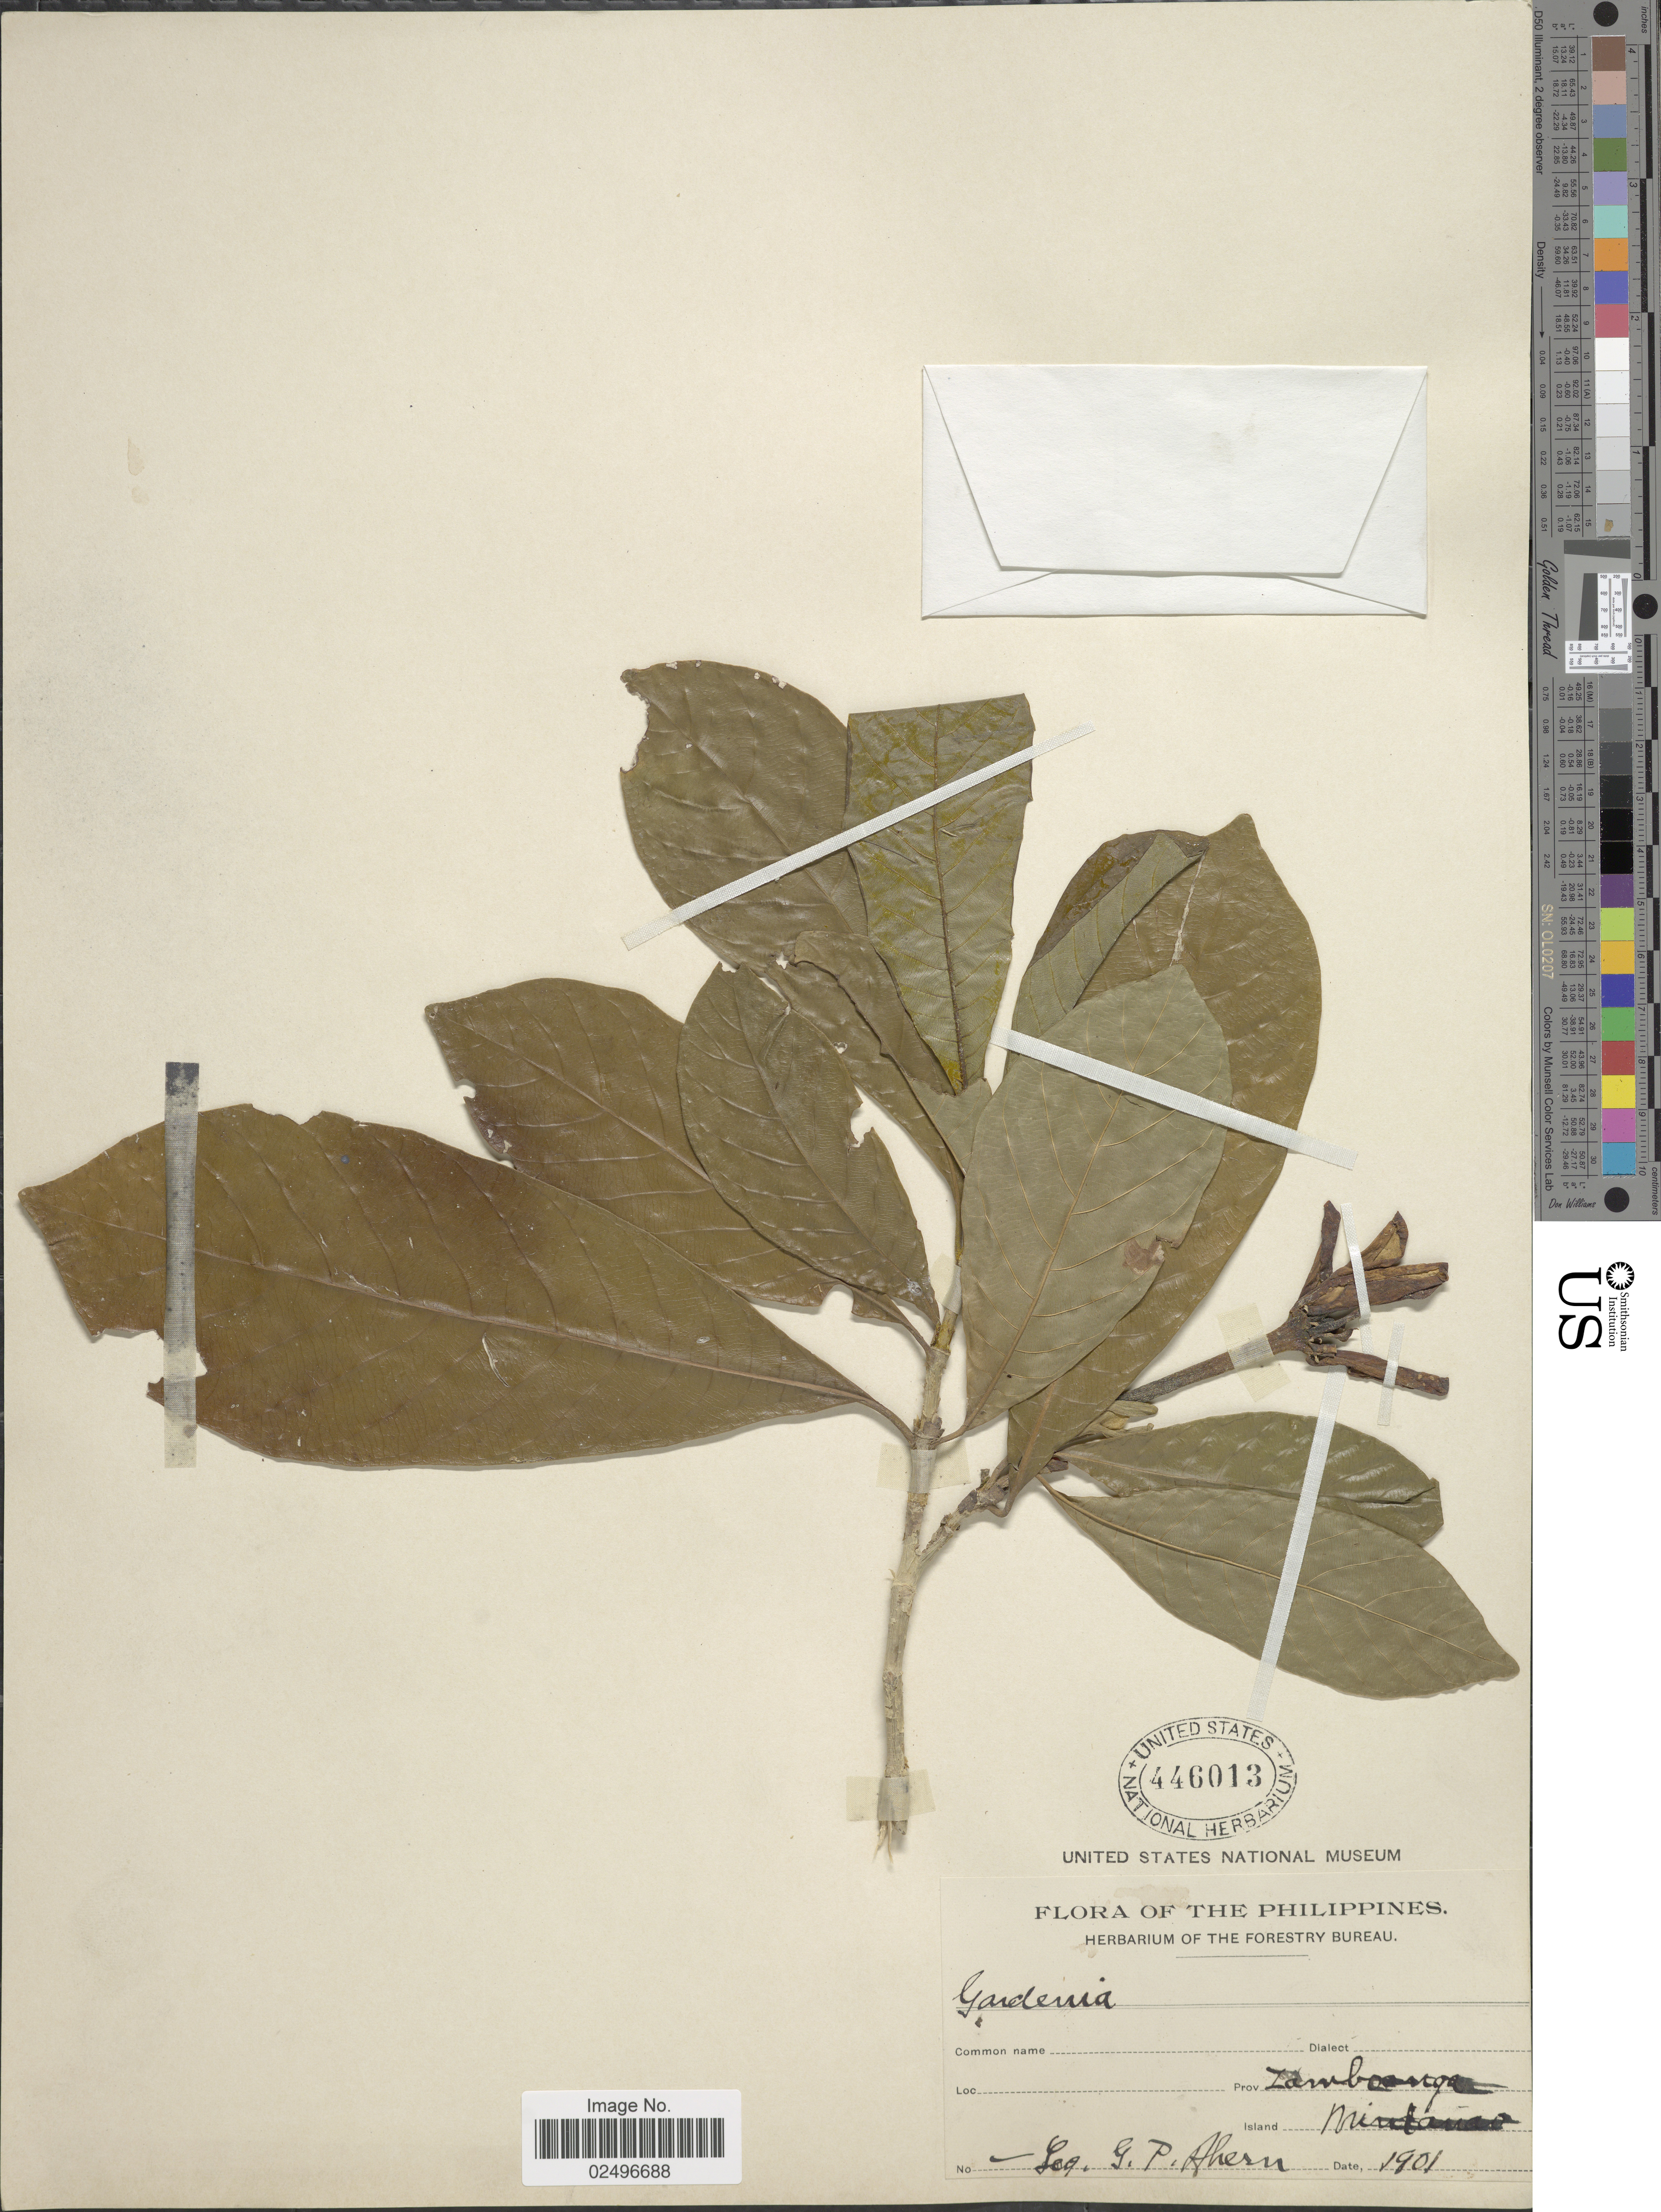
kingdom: Plantae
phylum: Tracheophyta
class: Magnoliopsida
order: Gentianales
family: Rubiaceae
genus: Gardenia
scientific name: Gardenia barnesii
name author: Merr.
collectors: G. Ahern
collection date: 1901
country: Philippines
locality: Prov. Zamboanga, Island Mindanao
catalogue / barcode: US 446013